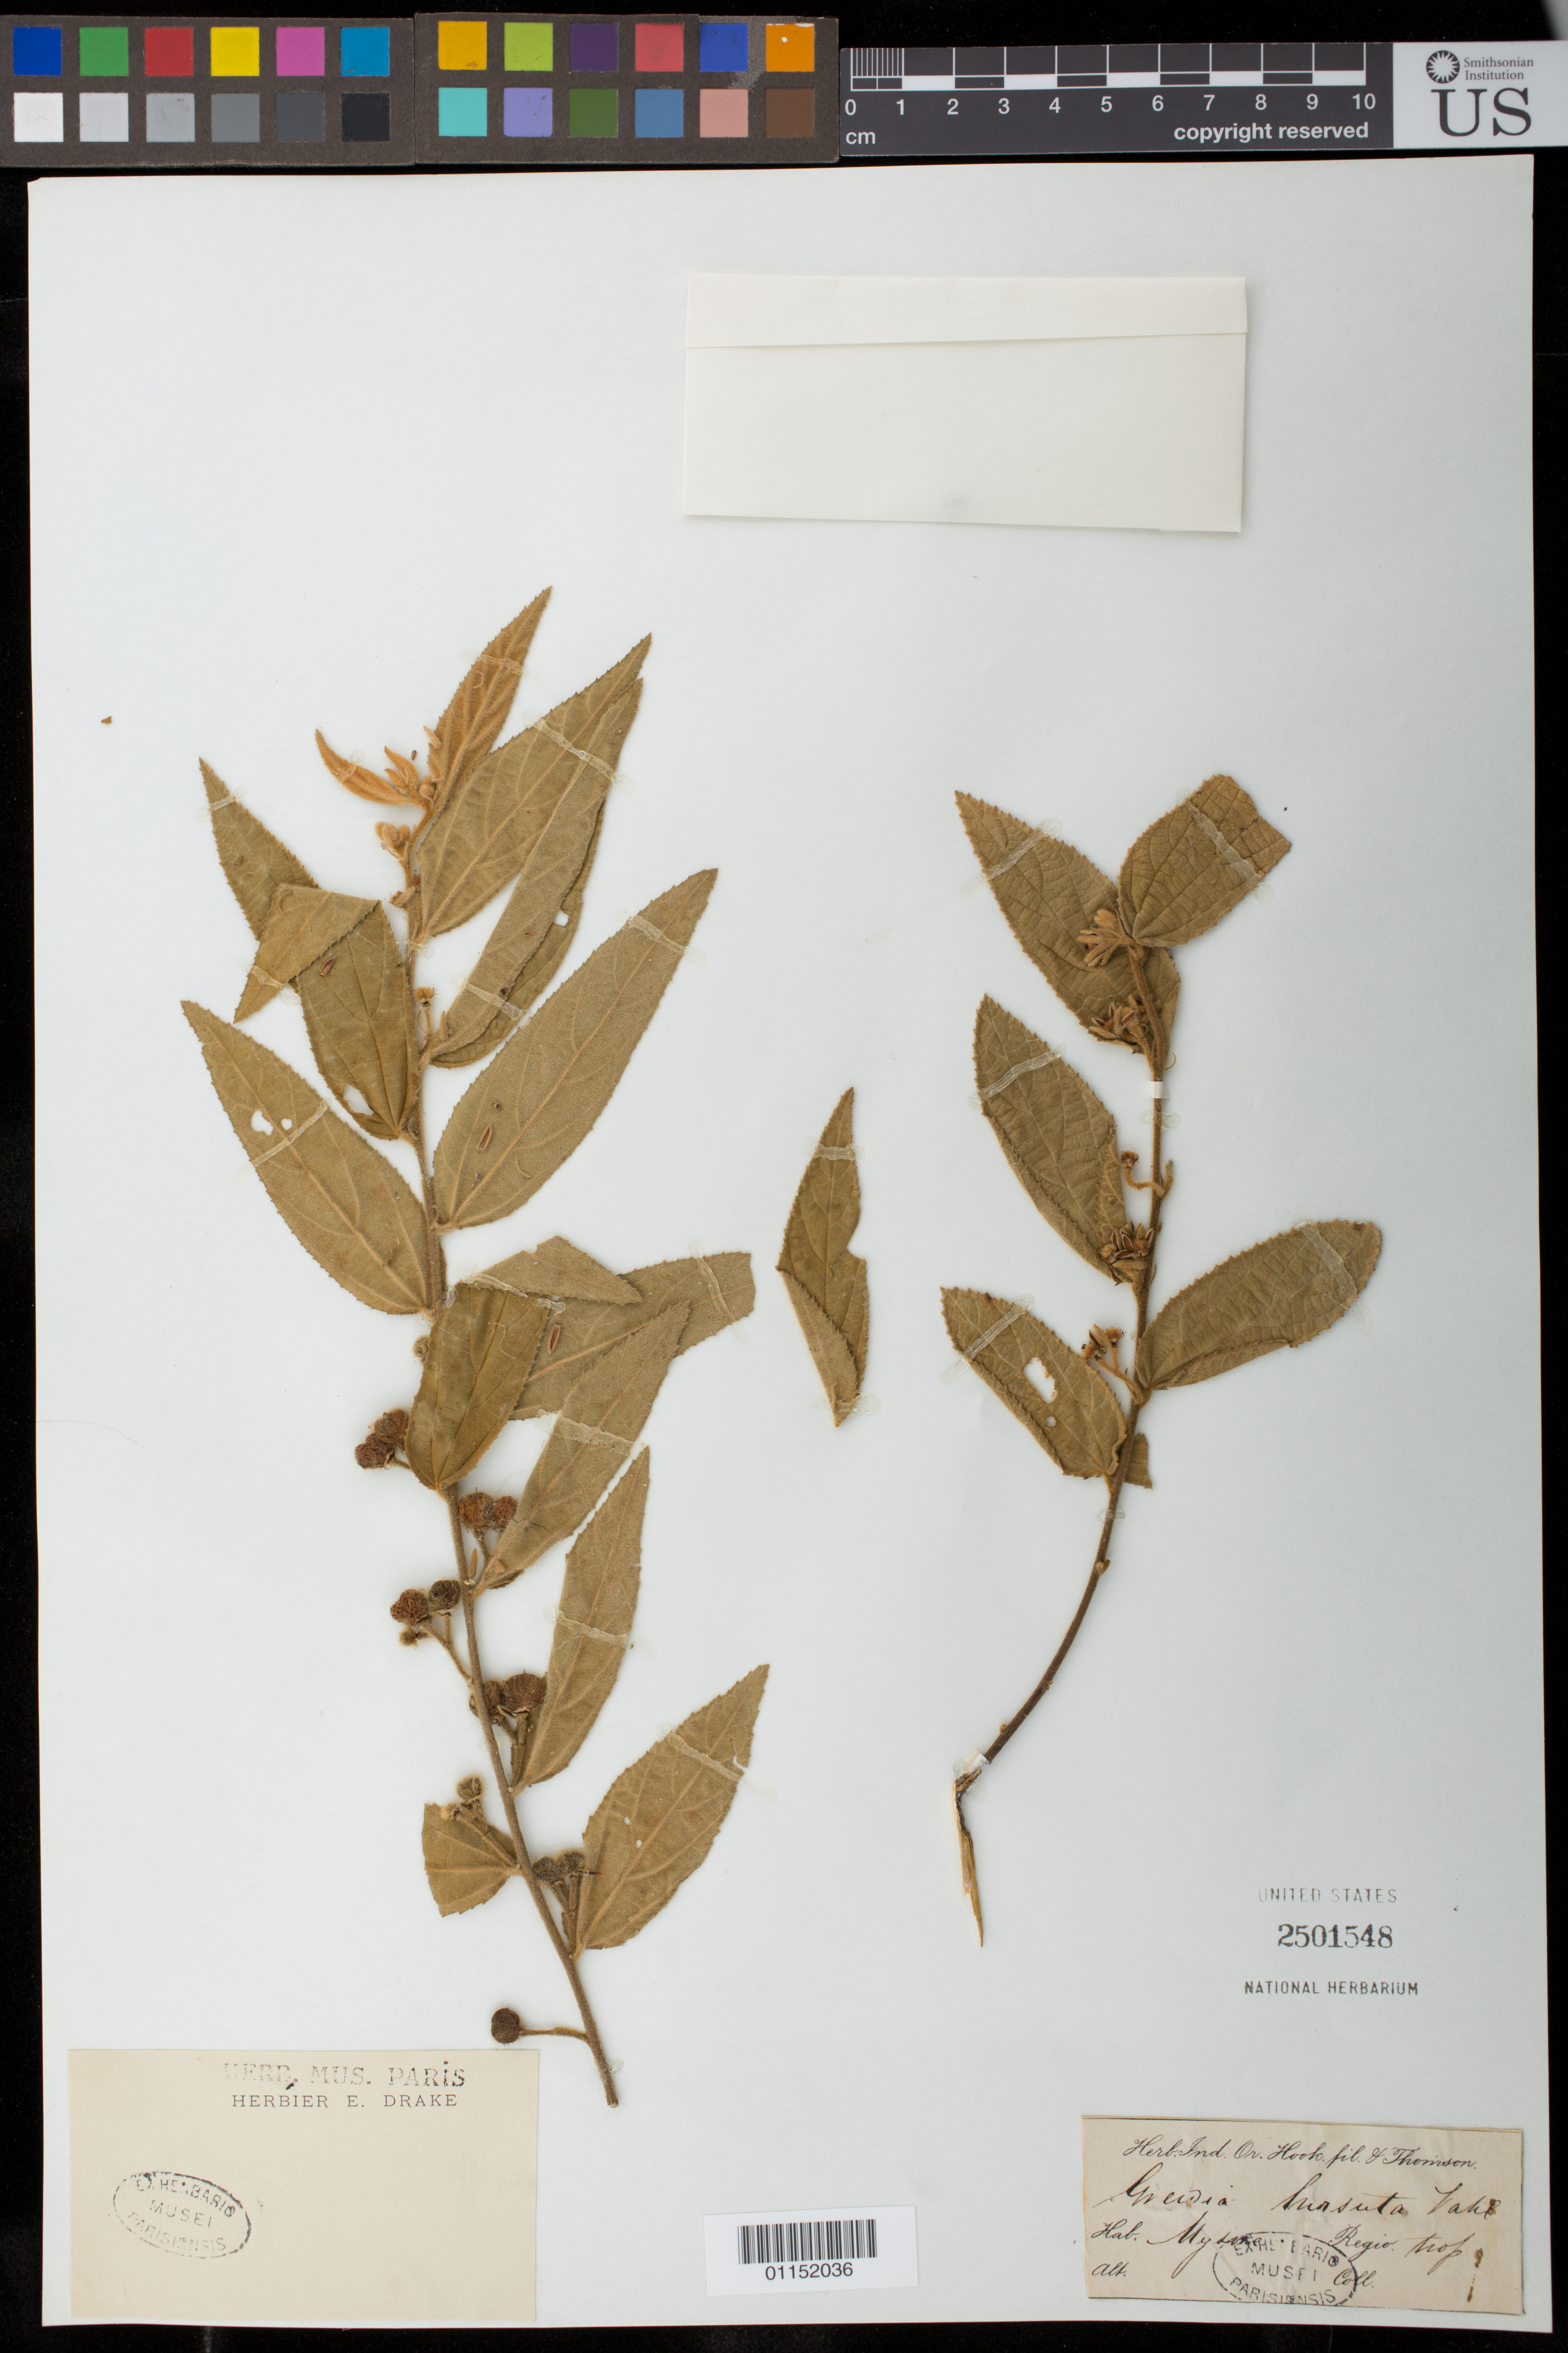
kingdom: Plantae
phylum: Tracheophyta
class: Magnoliopsida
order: Malvales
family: Malvaceae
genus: Microcos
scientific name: Microcos hirsuta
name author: (Korth.) Burret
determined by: Jourdain-Fievet, L.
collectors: ex Herbarium Mus. Paris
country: India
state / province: Karnataka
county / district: Mysore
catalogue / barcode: US 2501548